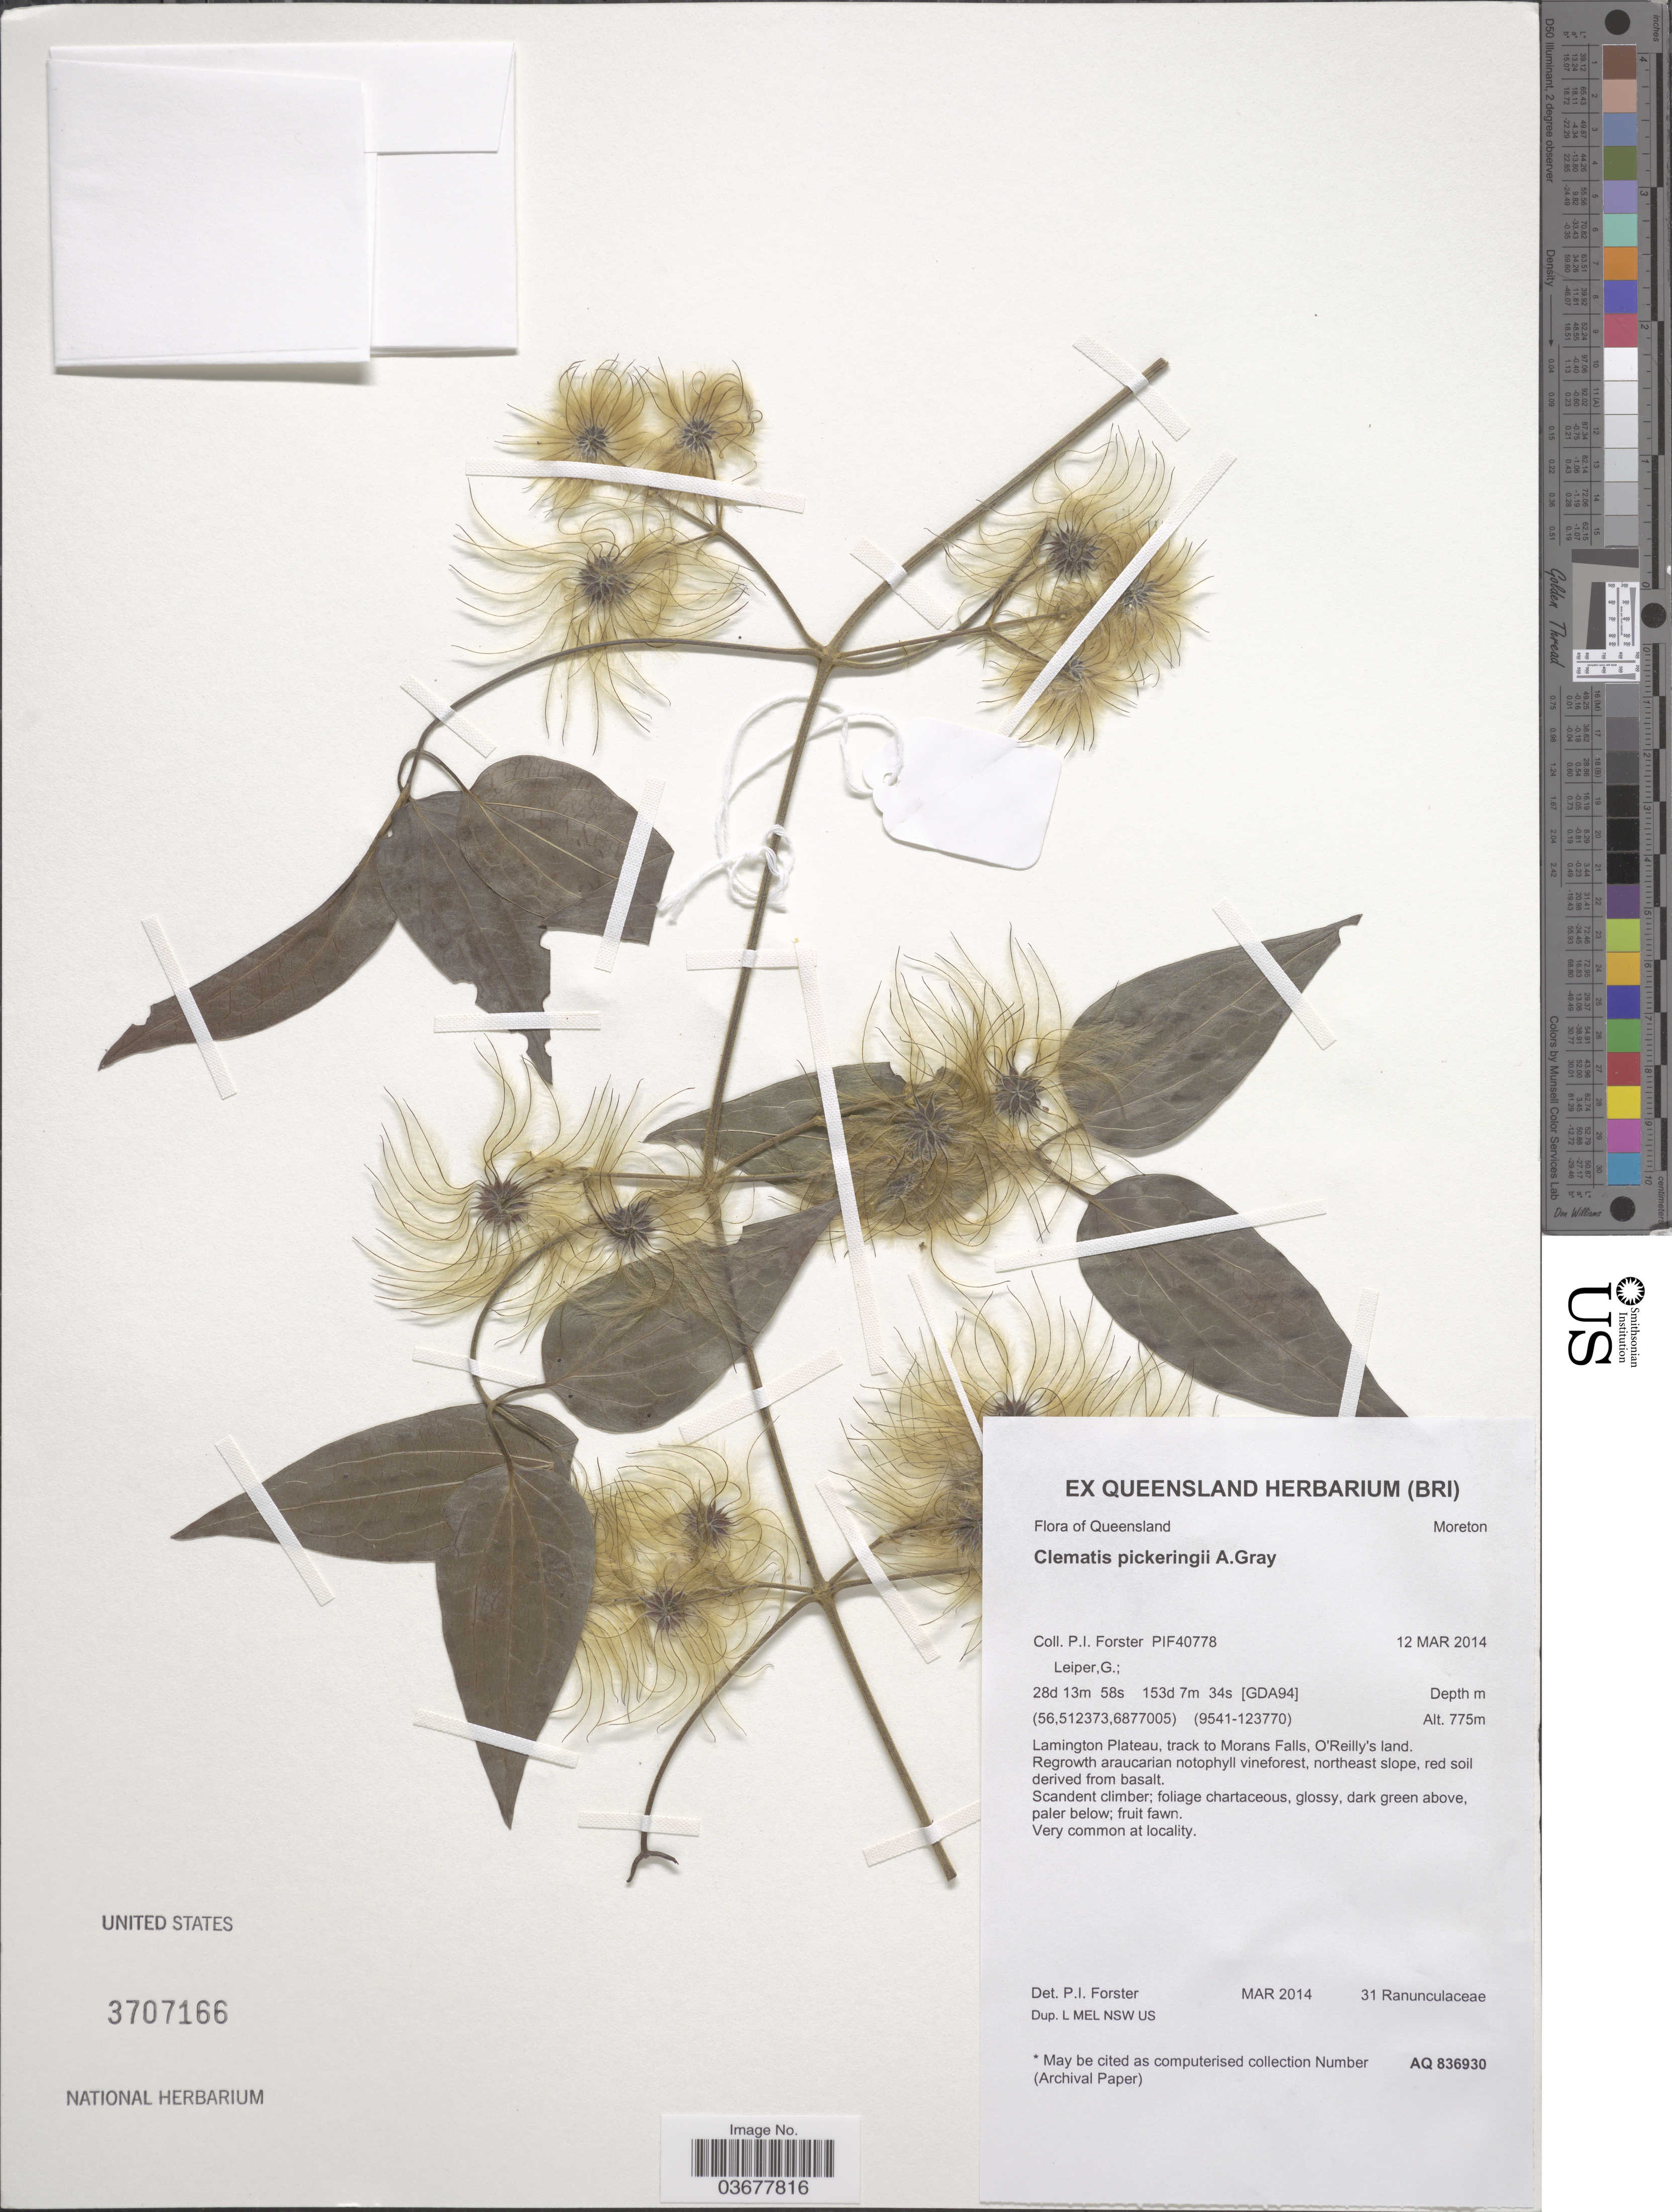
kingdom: Plantae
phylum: Tracheophyta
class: Magnoliopsida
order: Ranunculales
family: Ranunculaceae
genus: Clematis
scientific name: Clematis pickeringii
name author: A. Gray in Wilkes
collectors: P. Forster & G. Leiper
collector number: PIF40778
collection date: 2014-03-12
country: Australia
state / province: Queensland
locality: Moreton. [GDA94]. Lamington Plateau, track to Morans Falls, O'Reilly's land.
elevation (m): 775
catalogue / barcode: US 3707166